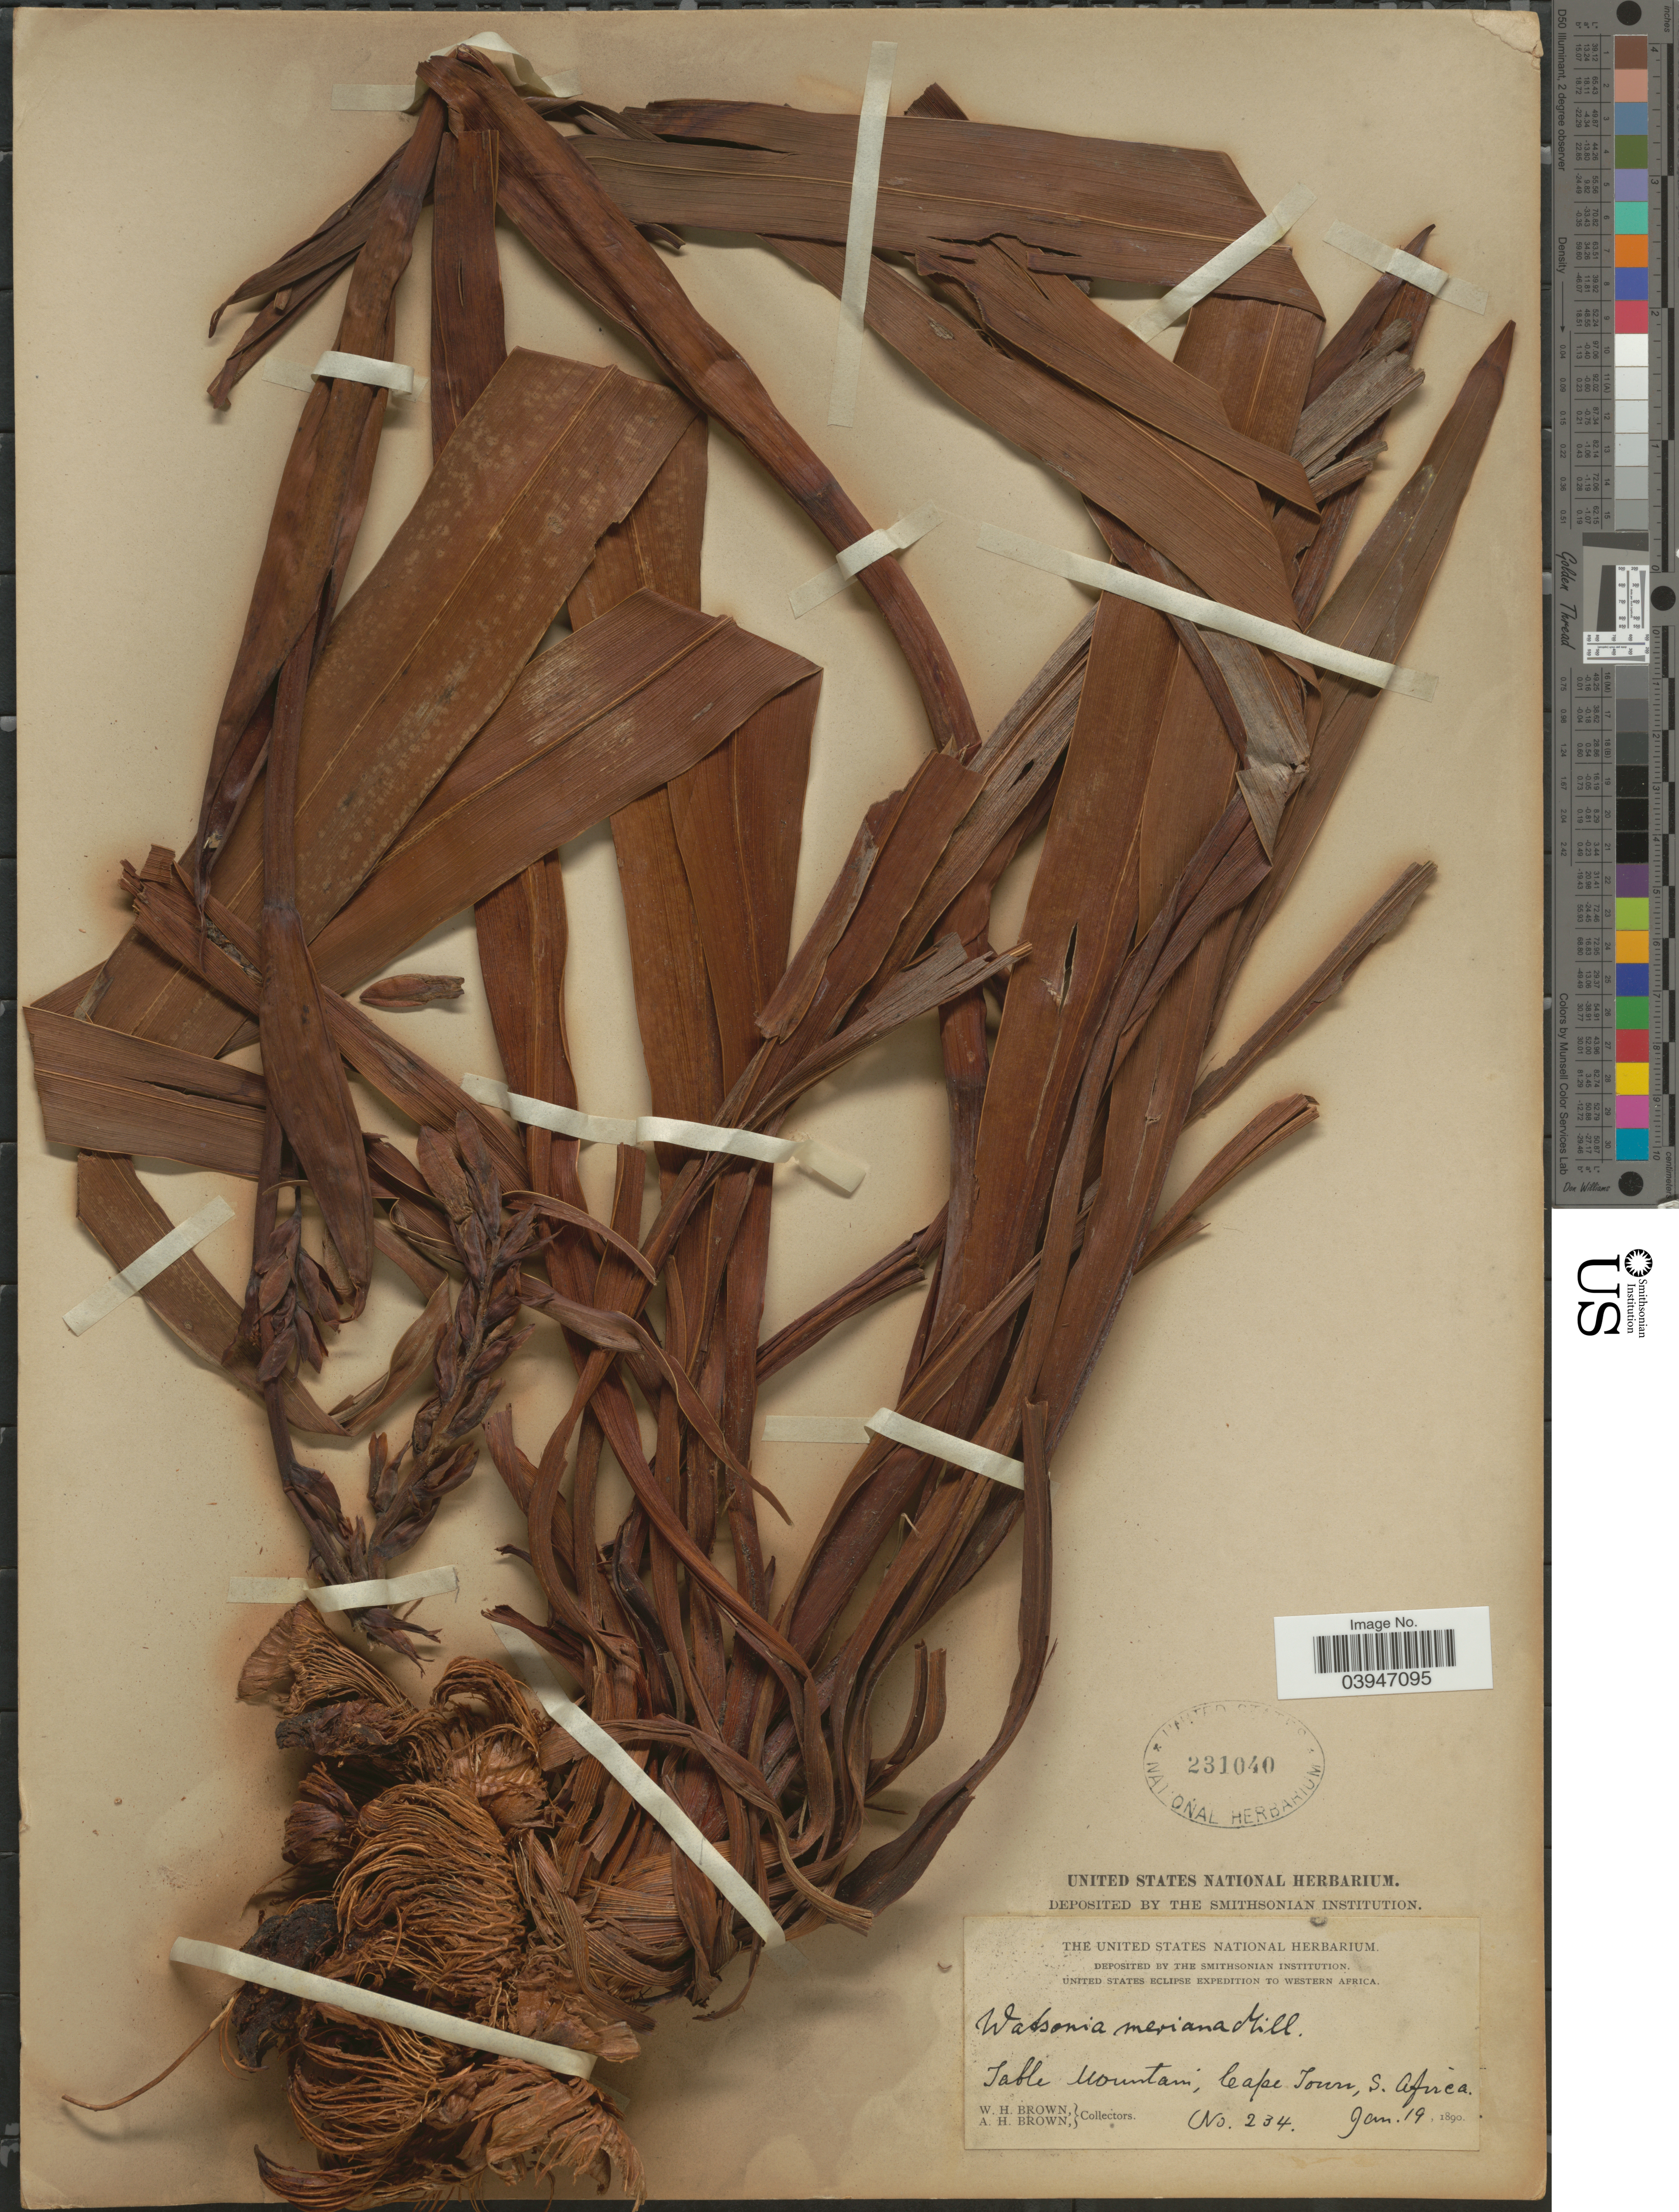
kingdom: Plantae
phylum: Tracheophyta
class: Liliopsida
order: Asparagales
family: Iridaceae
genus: Watsonia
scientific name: Watsonia meriana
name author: (L.) Mill.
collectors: W. H. Brown & A. H. Brown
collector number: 234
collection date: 1890-01-19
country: South Africa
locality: Western Africa. Table Mountain, Cape Town, S. Africa.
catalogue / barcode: US 231040